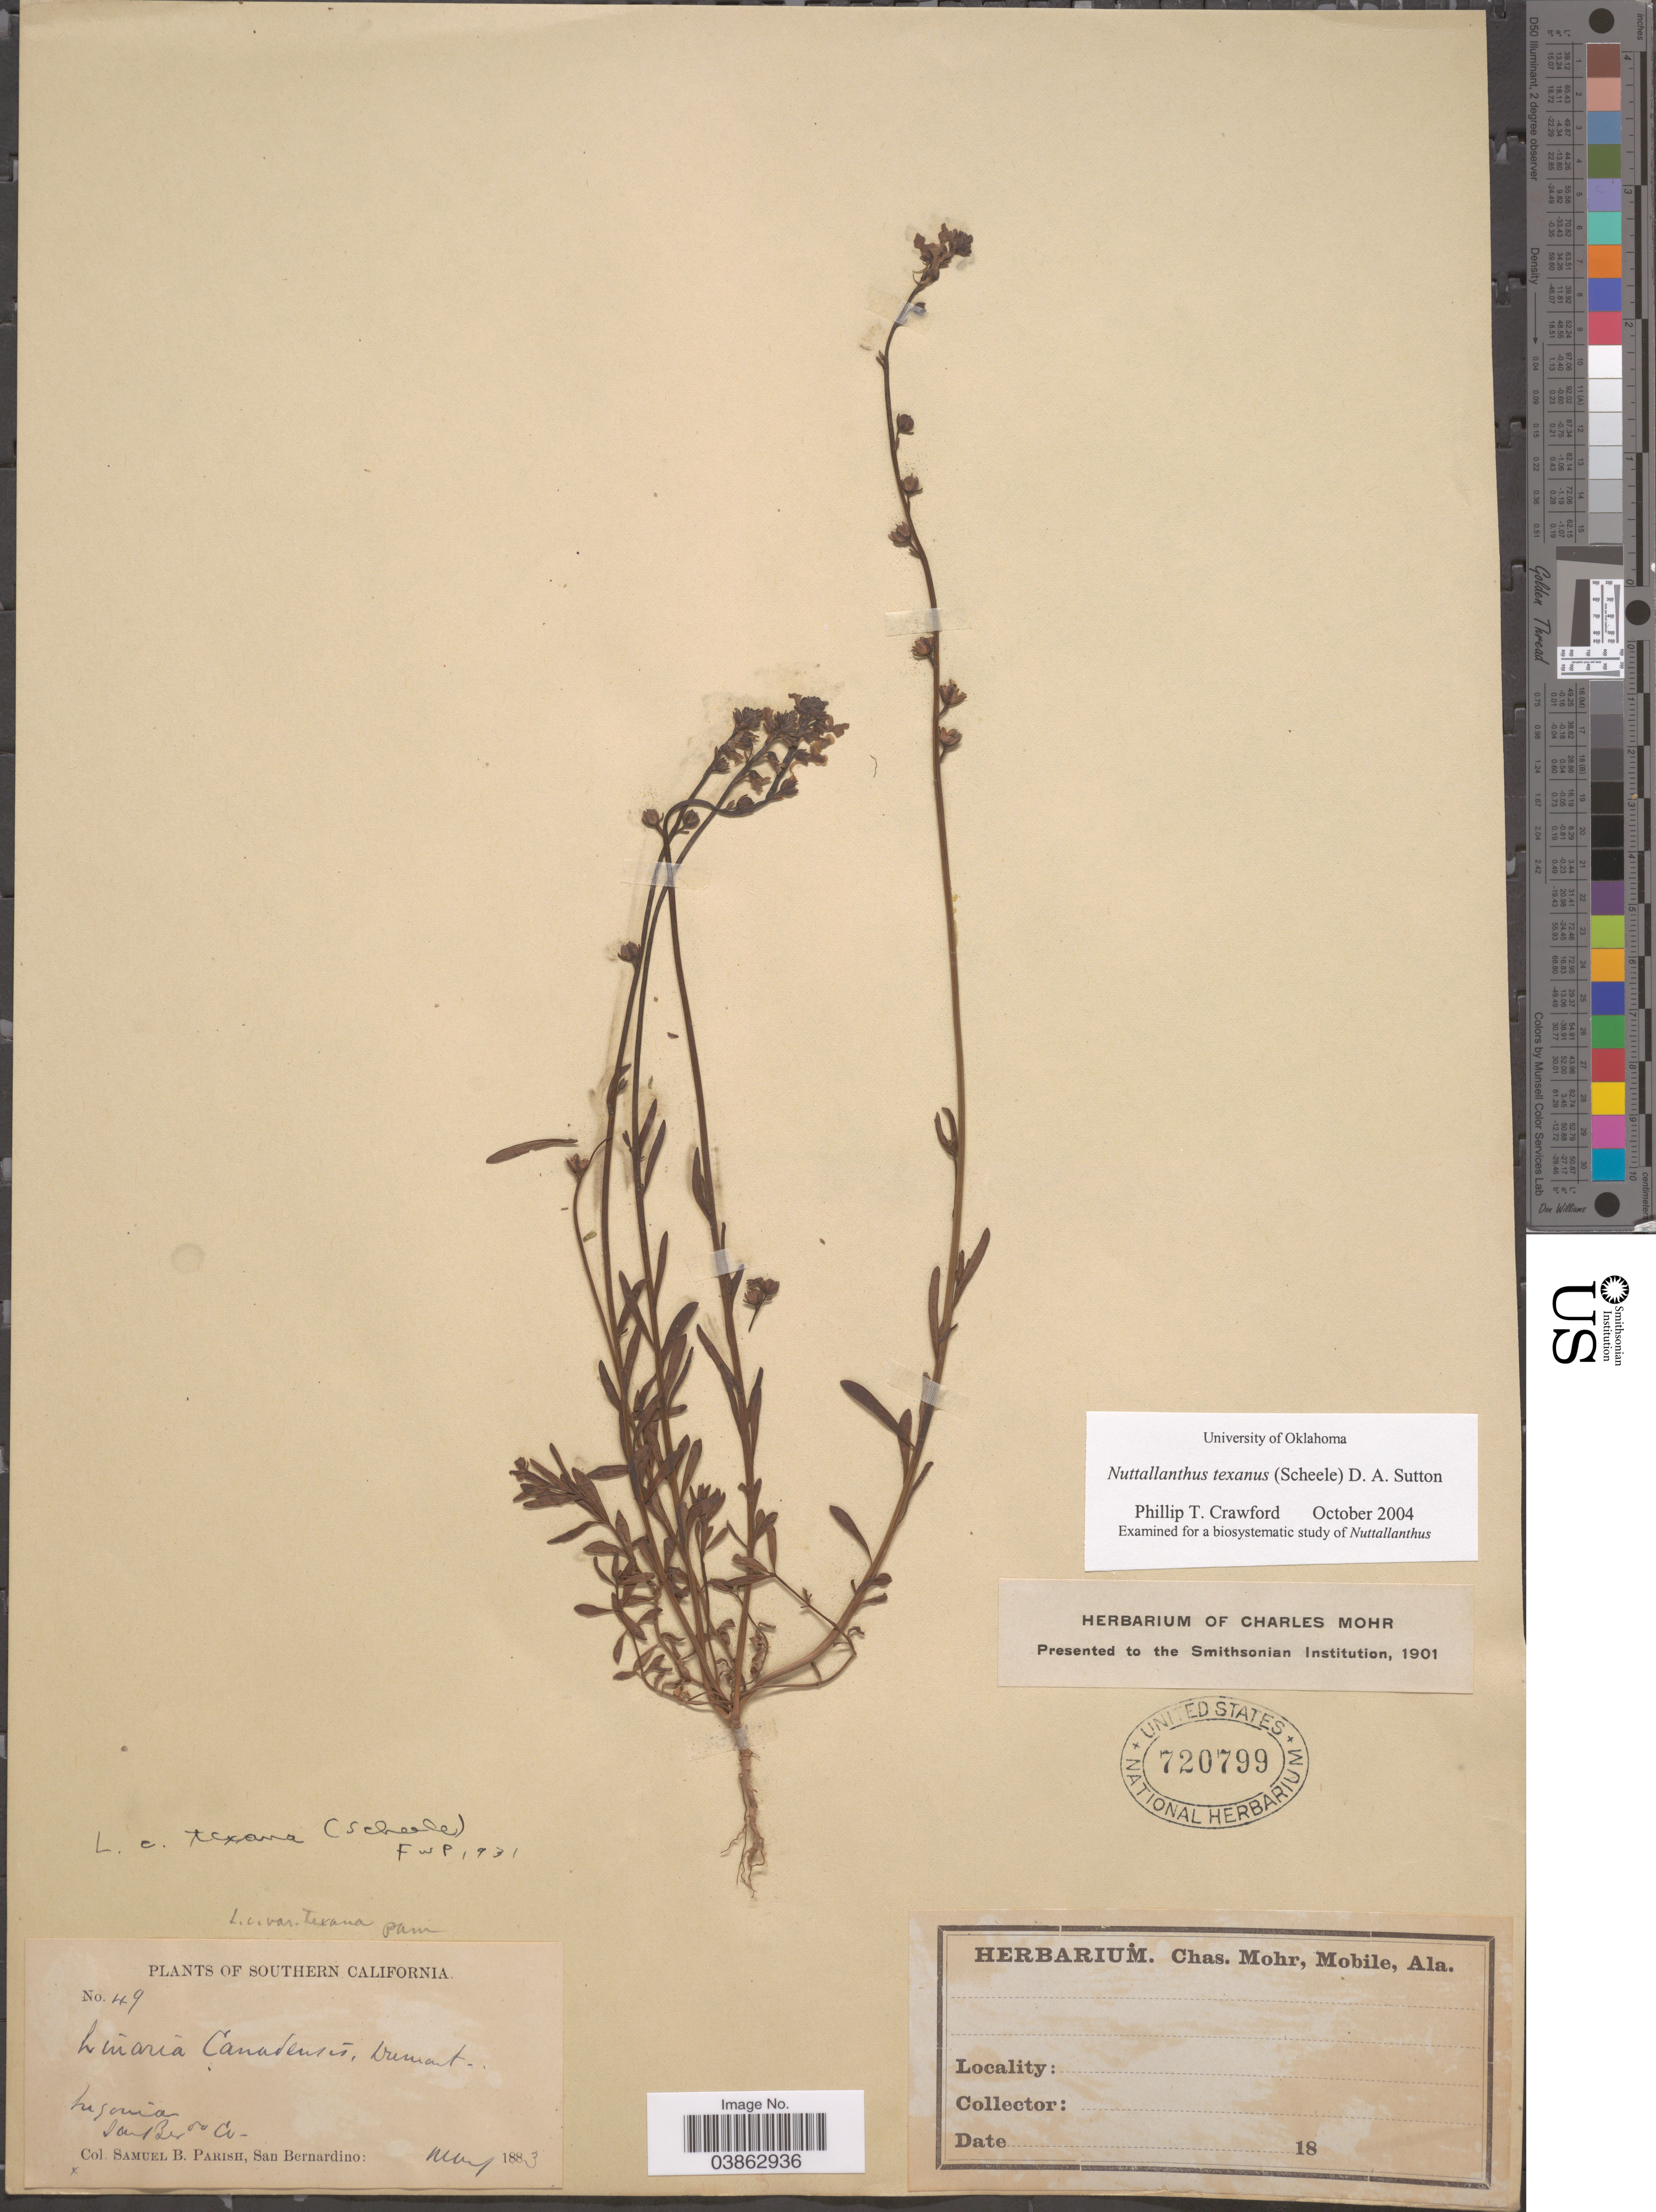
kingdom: Plantae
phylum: Tracheophyta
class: Magnoliopsida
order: Lamiales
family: Plantaginaceae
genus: Linaria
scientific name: Linaria texana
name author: Scheele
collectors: S. B. Parish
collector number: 49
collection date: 1883-05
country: United States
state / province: California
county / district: San Bernardino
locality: Southern California. Lugonia. San Berdo Co.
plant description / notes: Corrected "Luzarnia. San Bernandino Co." to "Lugonia. San Berdo Co." Filled San Bernardino into county field.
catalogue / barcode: US 720799